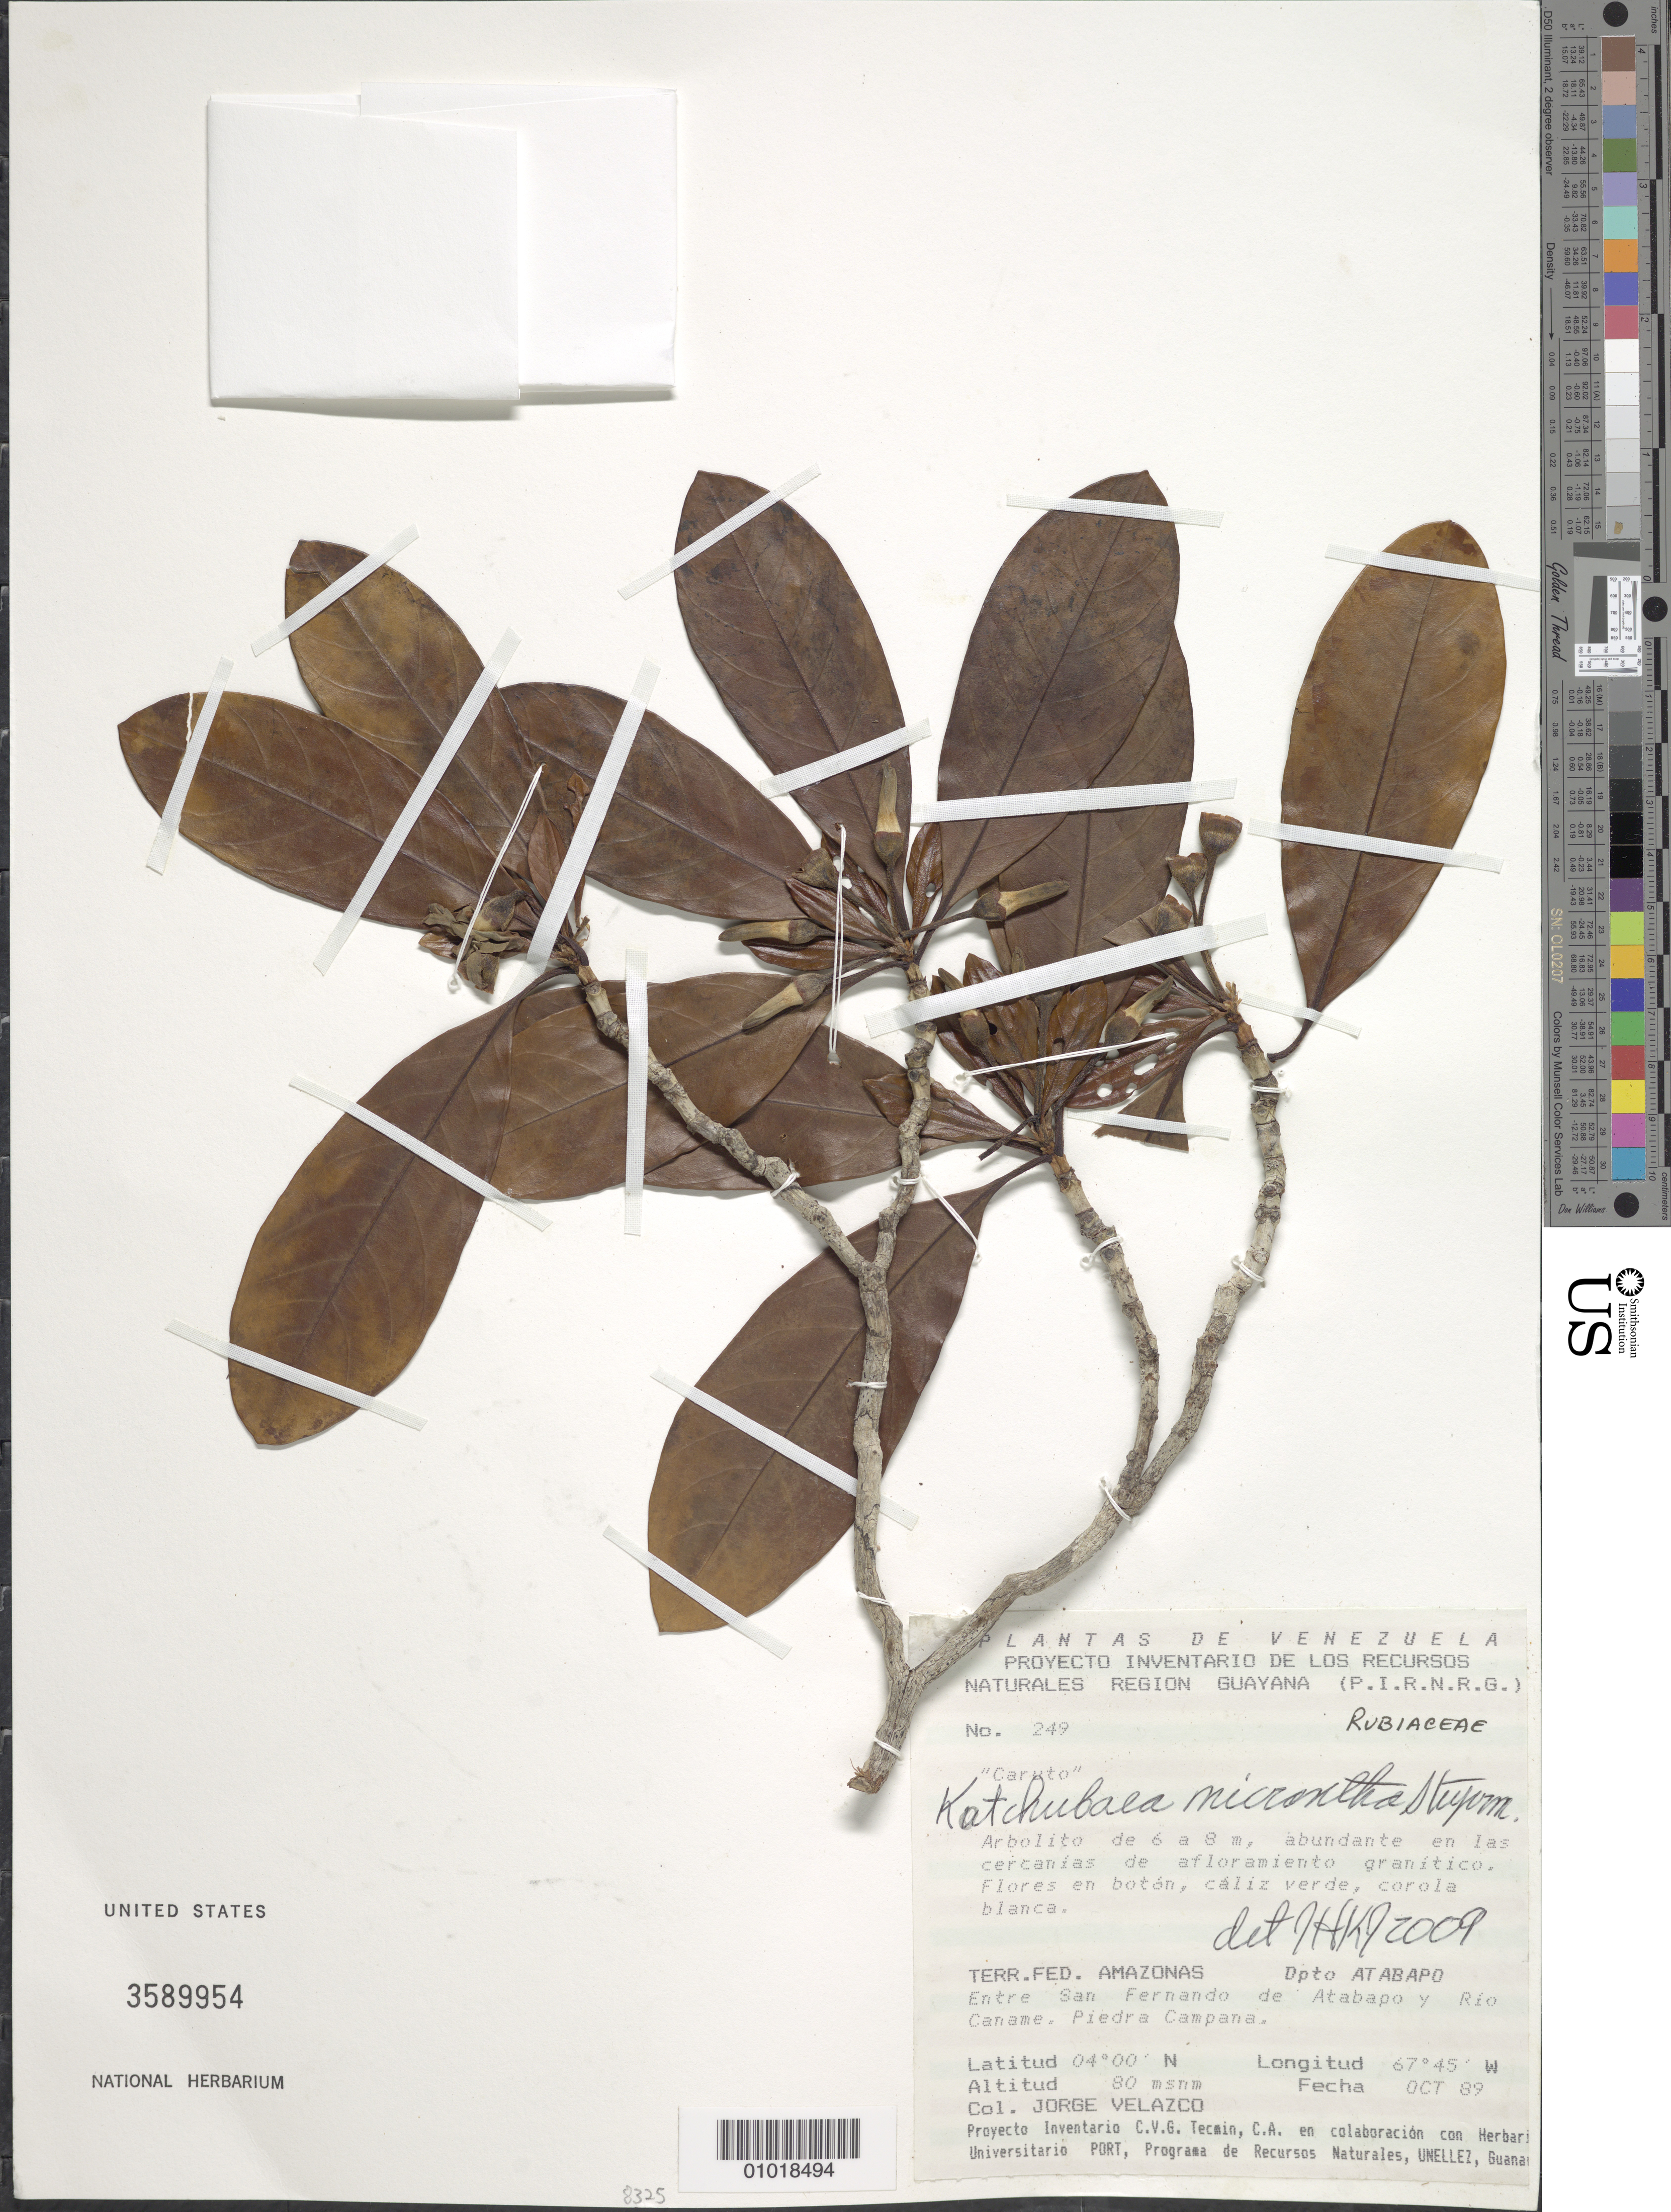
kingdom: Plantae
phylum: Tracheophyta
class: Magnoliopsida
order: Gentianales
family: Rubiaceae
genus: Kutchubaea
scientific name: Kutchubaea micrantha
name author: Steyerm.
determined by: Kirkbride, J. H.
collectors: J. Velazco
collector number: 249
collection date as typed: Oct-89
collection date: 1989-10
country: Venezuela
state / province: Amazonas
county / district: Atabapo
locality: San Fernando de Atabapo y Río Caname. Piedra Campana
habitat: Cercanias de alforamiento granitico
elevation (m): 80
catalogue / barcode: US 3589954